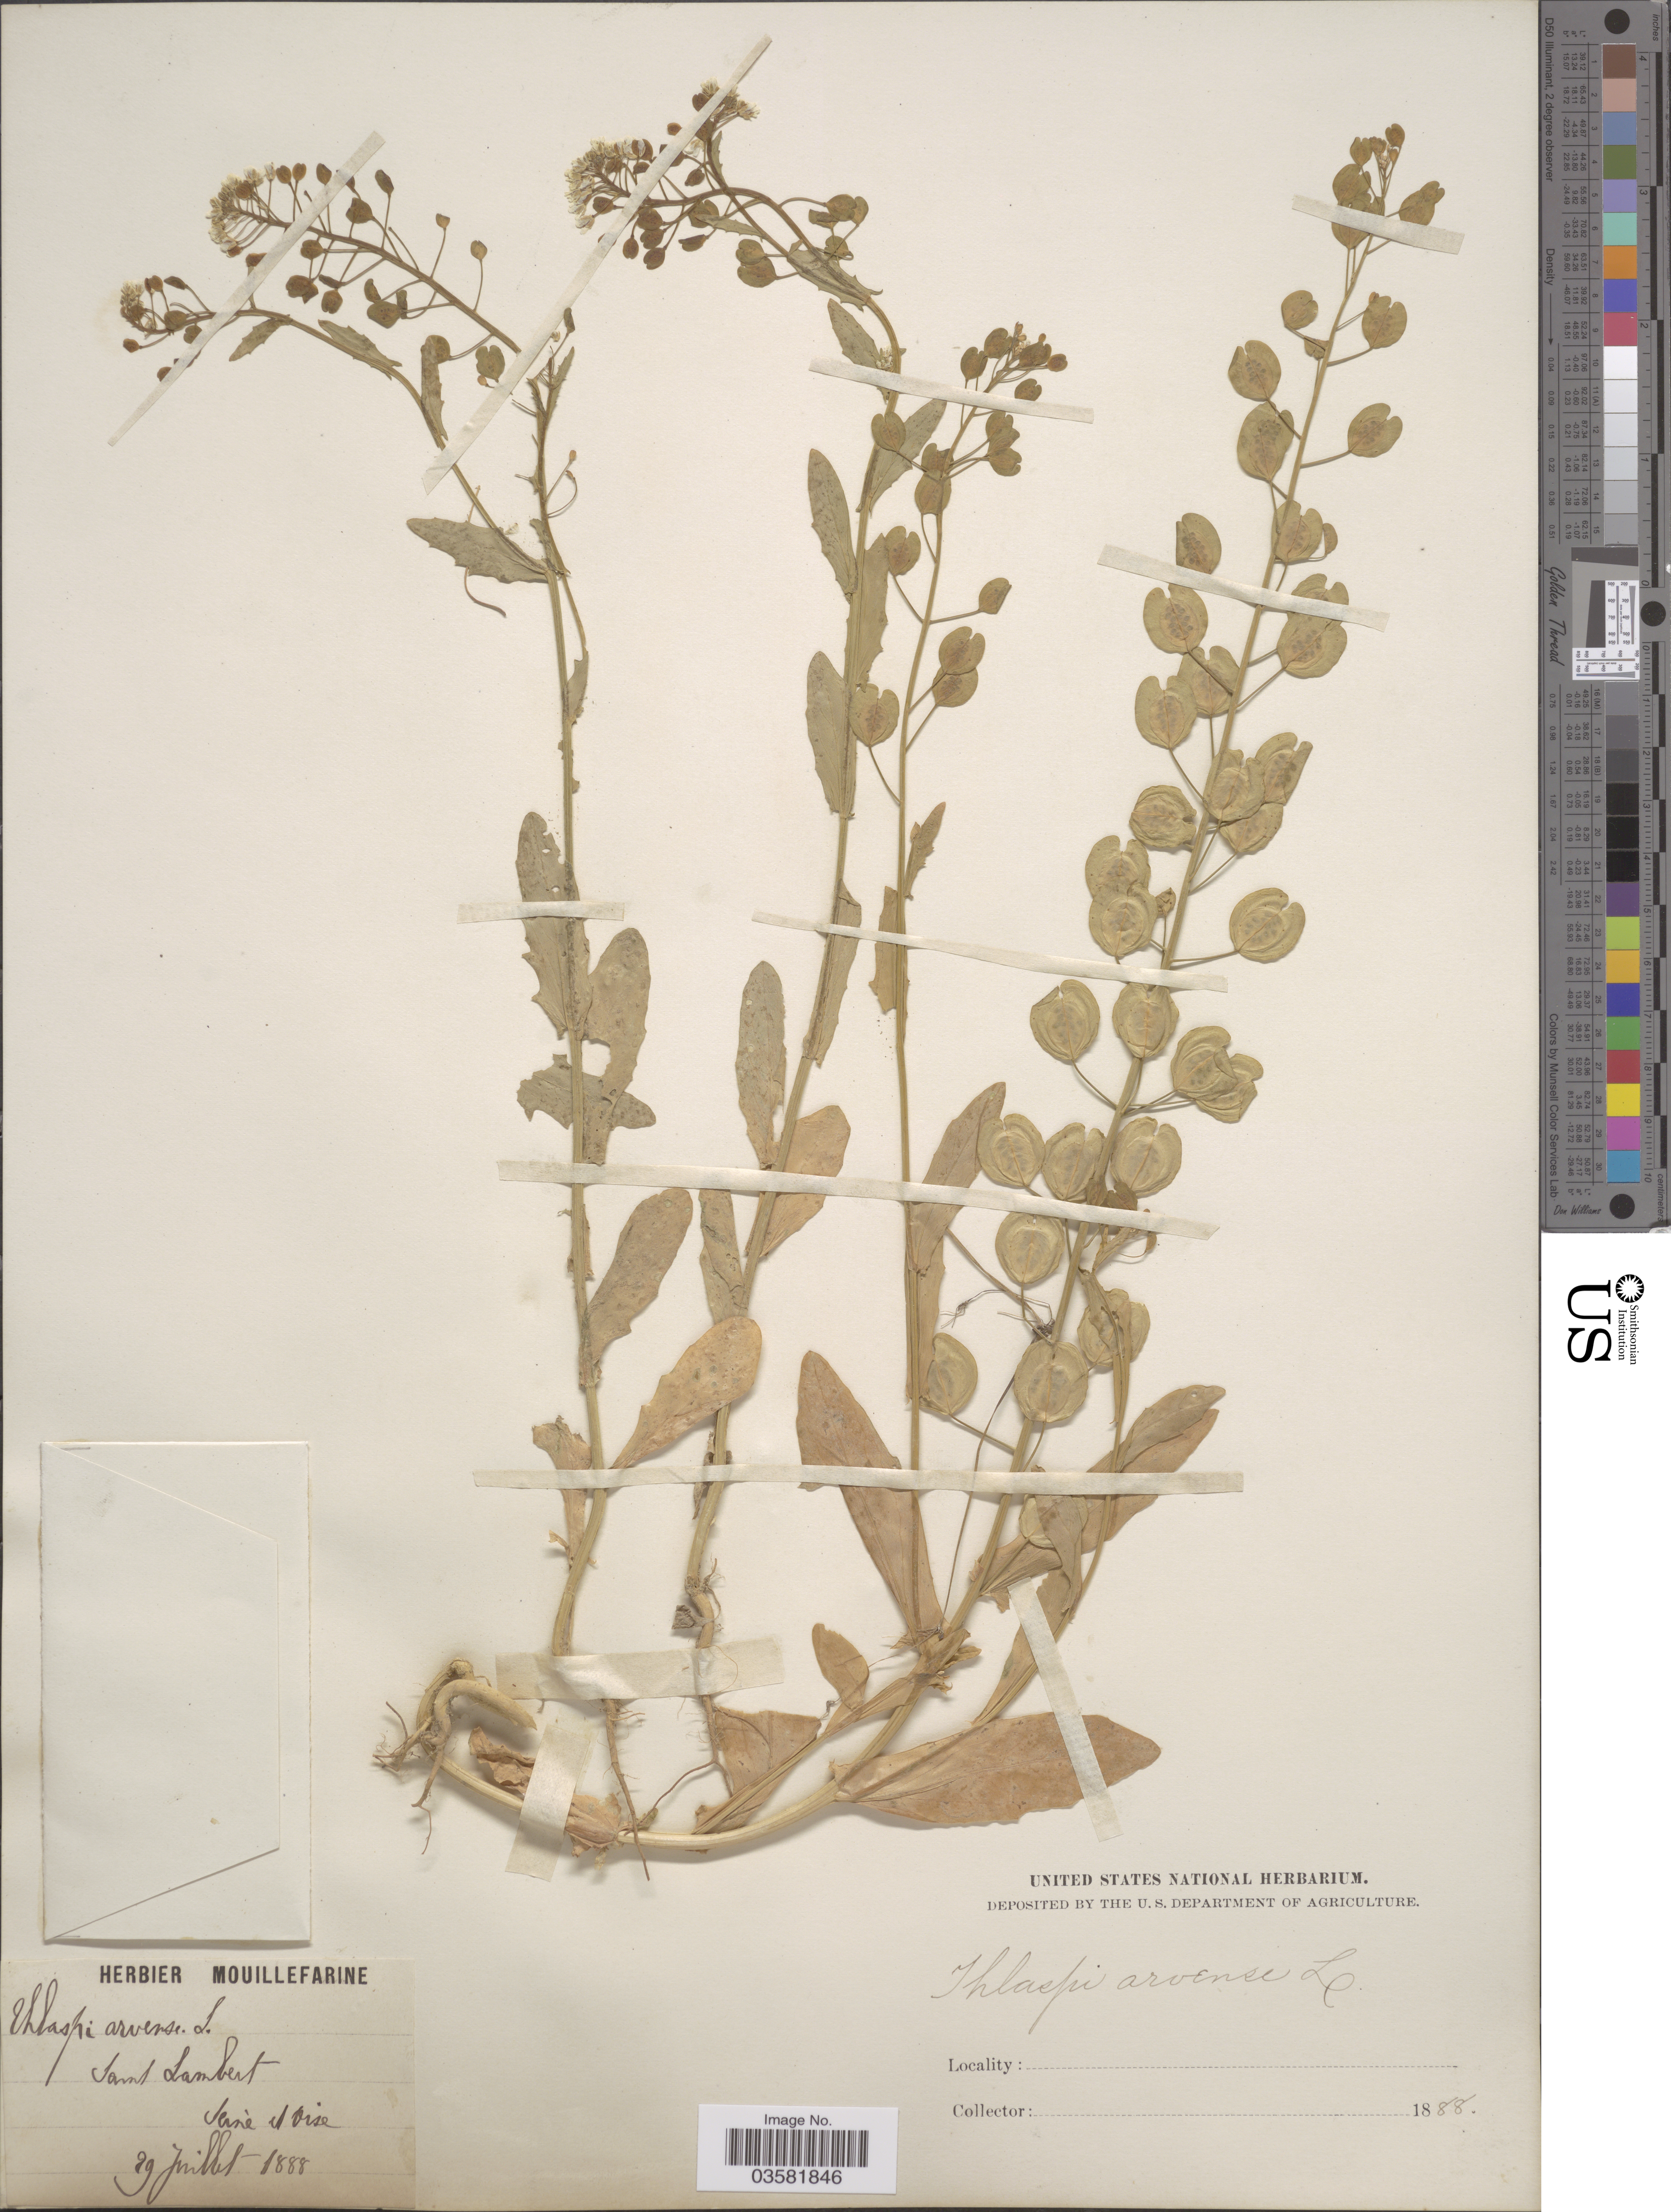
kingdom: Plantae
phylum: Tracheophyta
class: Magnoliopsida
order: Brassicales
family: Brassicaceae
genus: Thlaspi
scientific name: Thlaspi arvense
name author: L.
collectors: ex herb. Mouillefarine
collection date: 1888-07-29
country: France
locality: Saint Lambert. Seine et Oise.